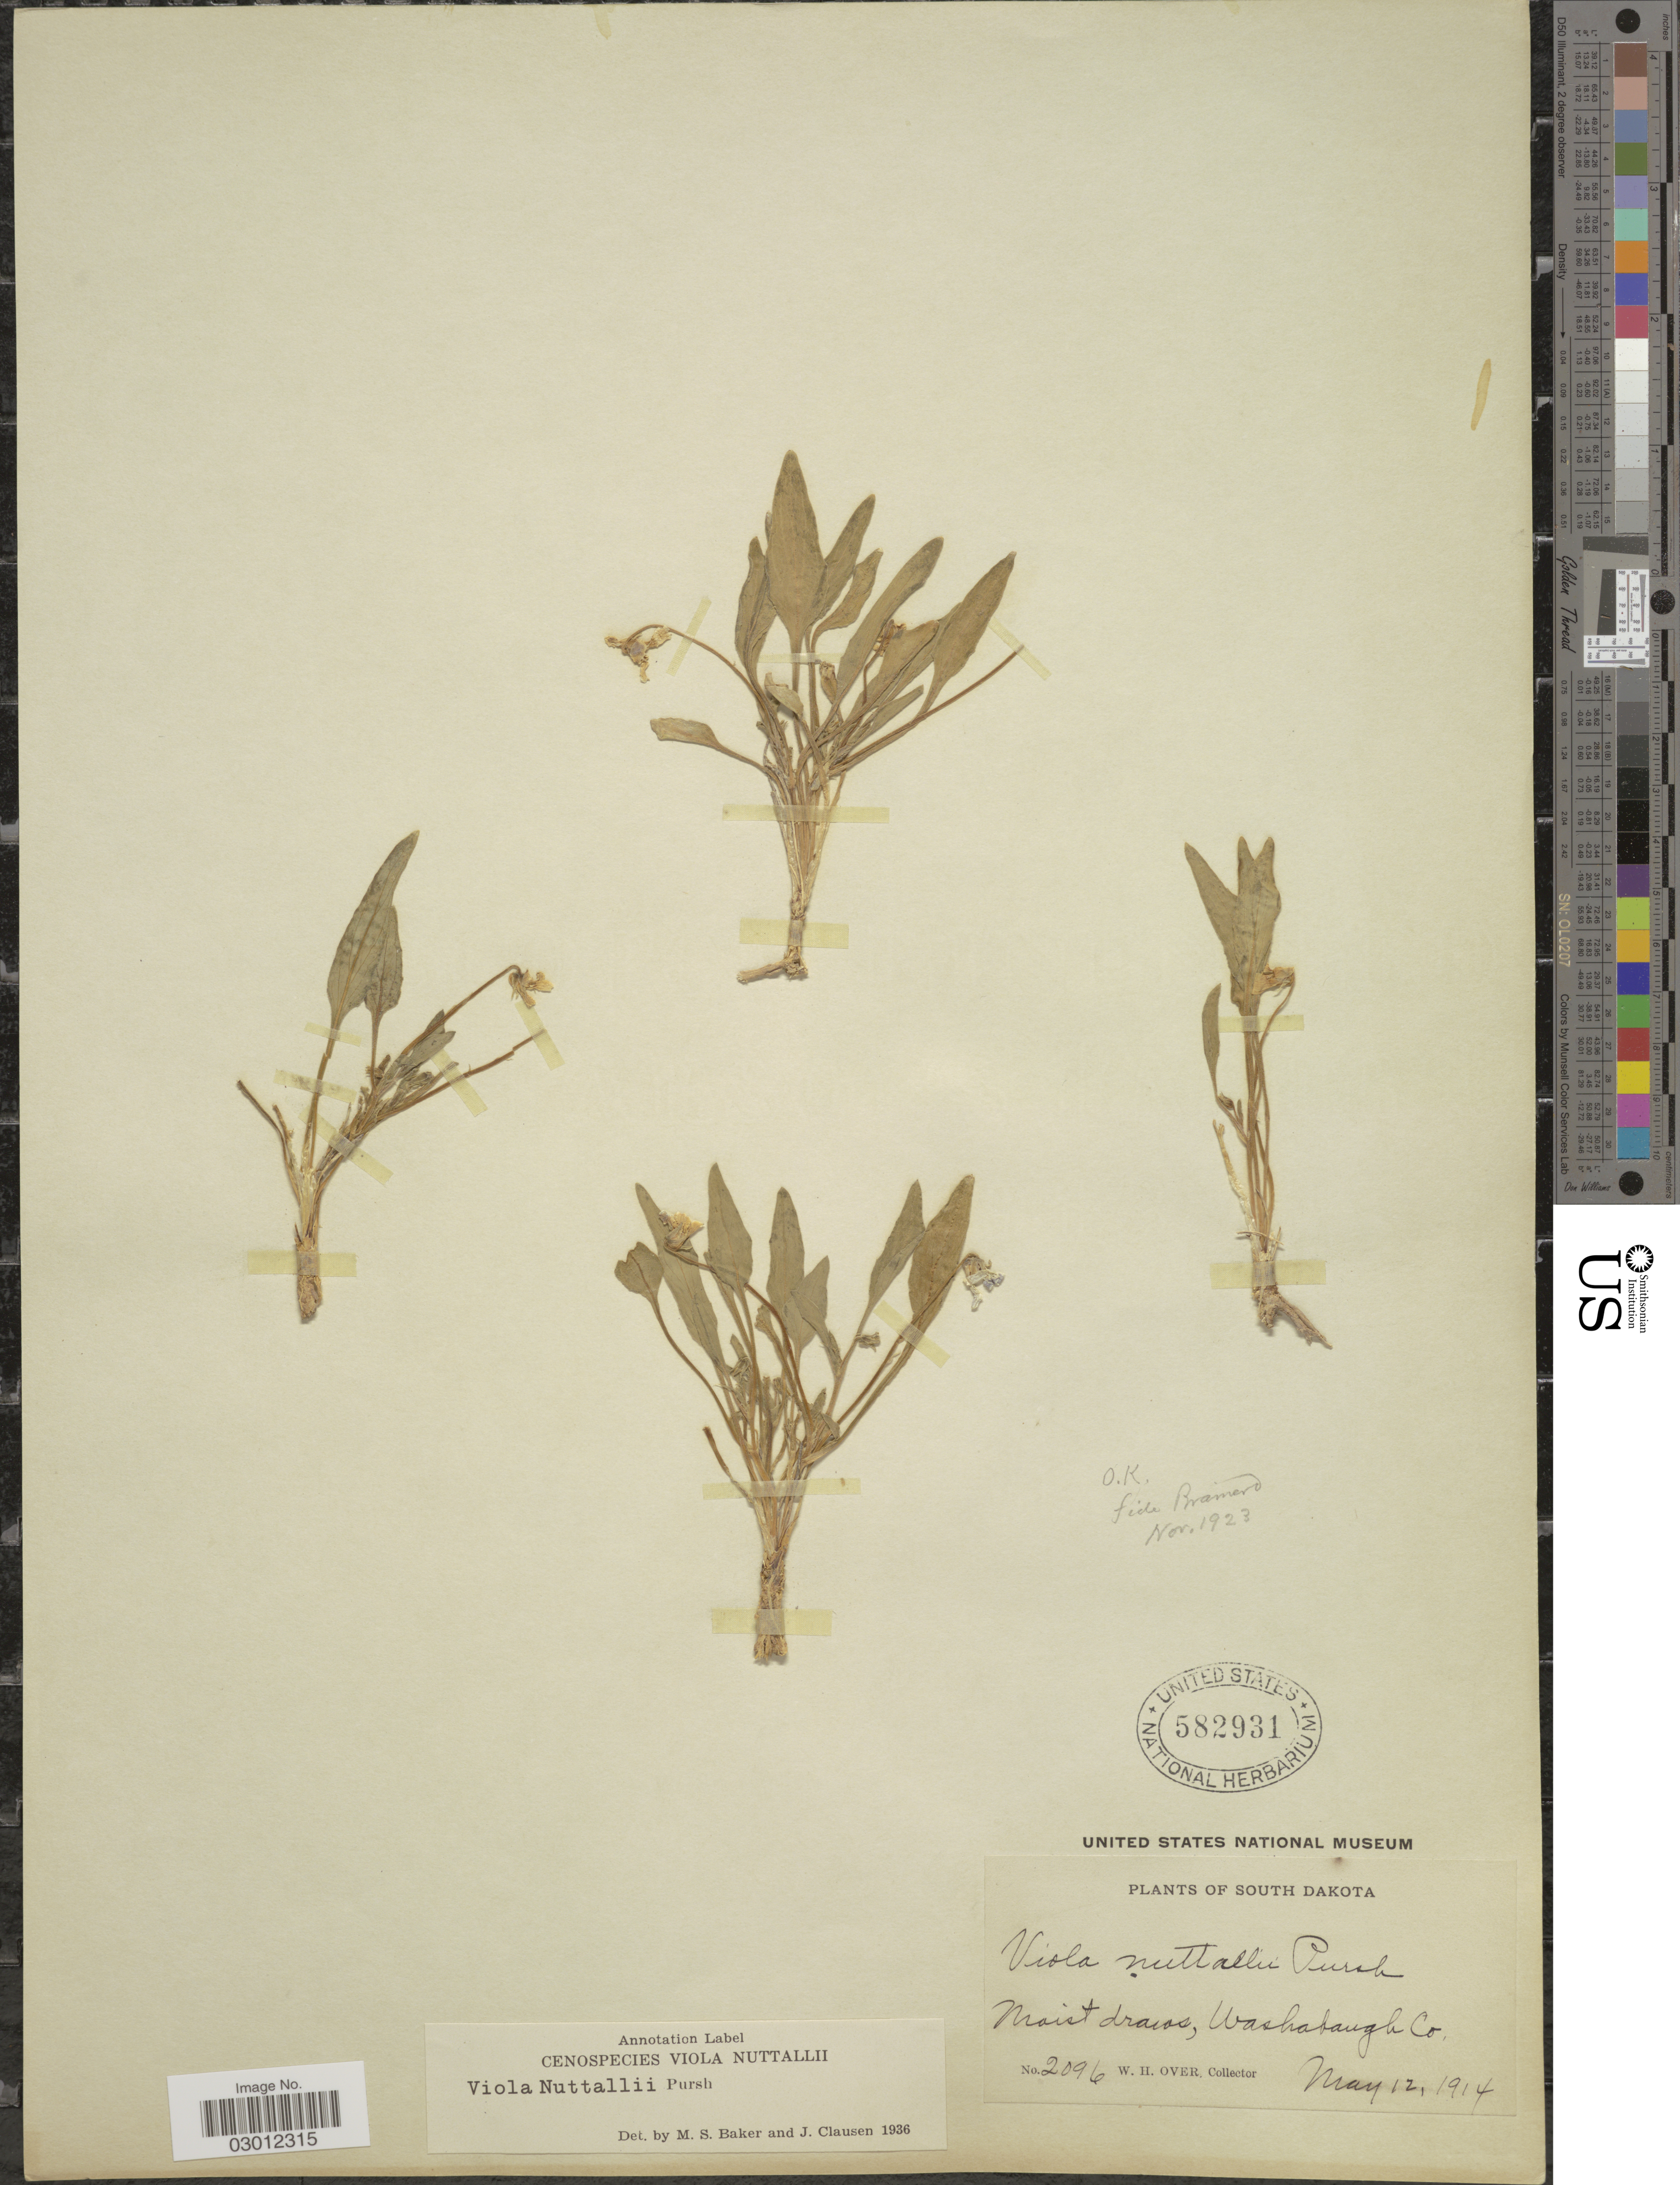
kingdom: Plantae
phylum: Tracheophyta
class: Magnoliopsida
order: Malpighiales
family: Violaceae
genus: Viola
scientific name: Viola nuttallii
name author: Pursh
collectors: W. Over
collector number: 2096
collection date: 1914-05-12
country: United States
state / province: South Dakota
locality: Washabaugh Co.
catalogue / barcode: US 582931